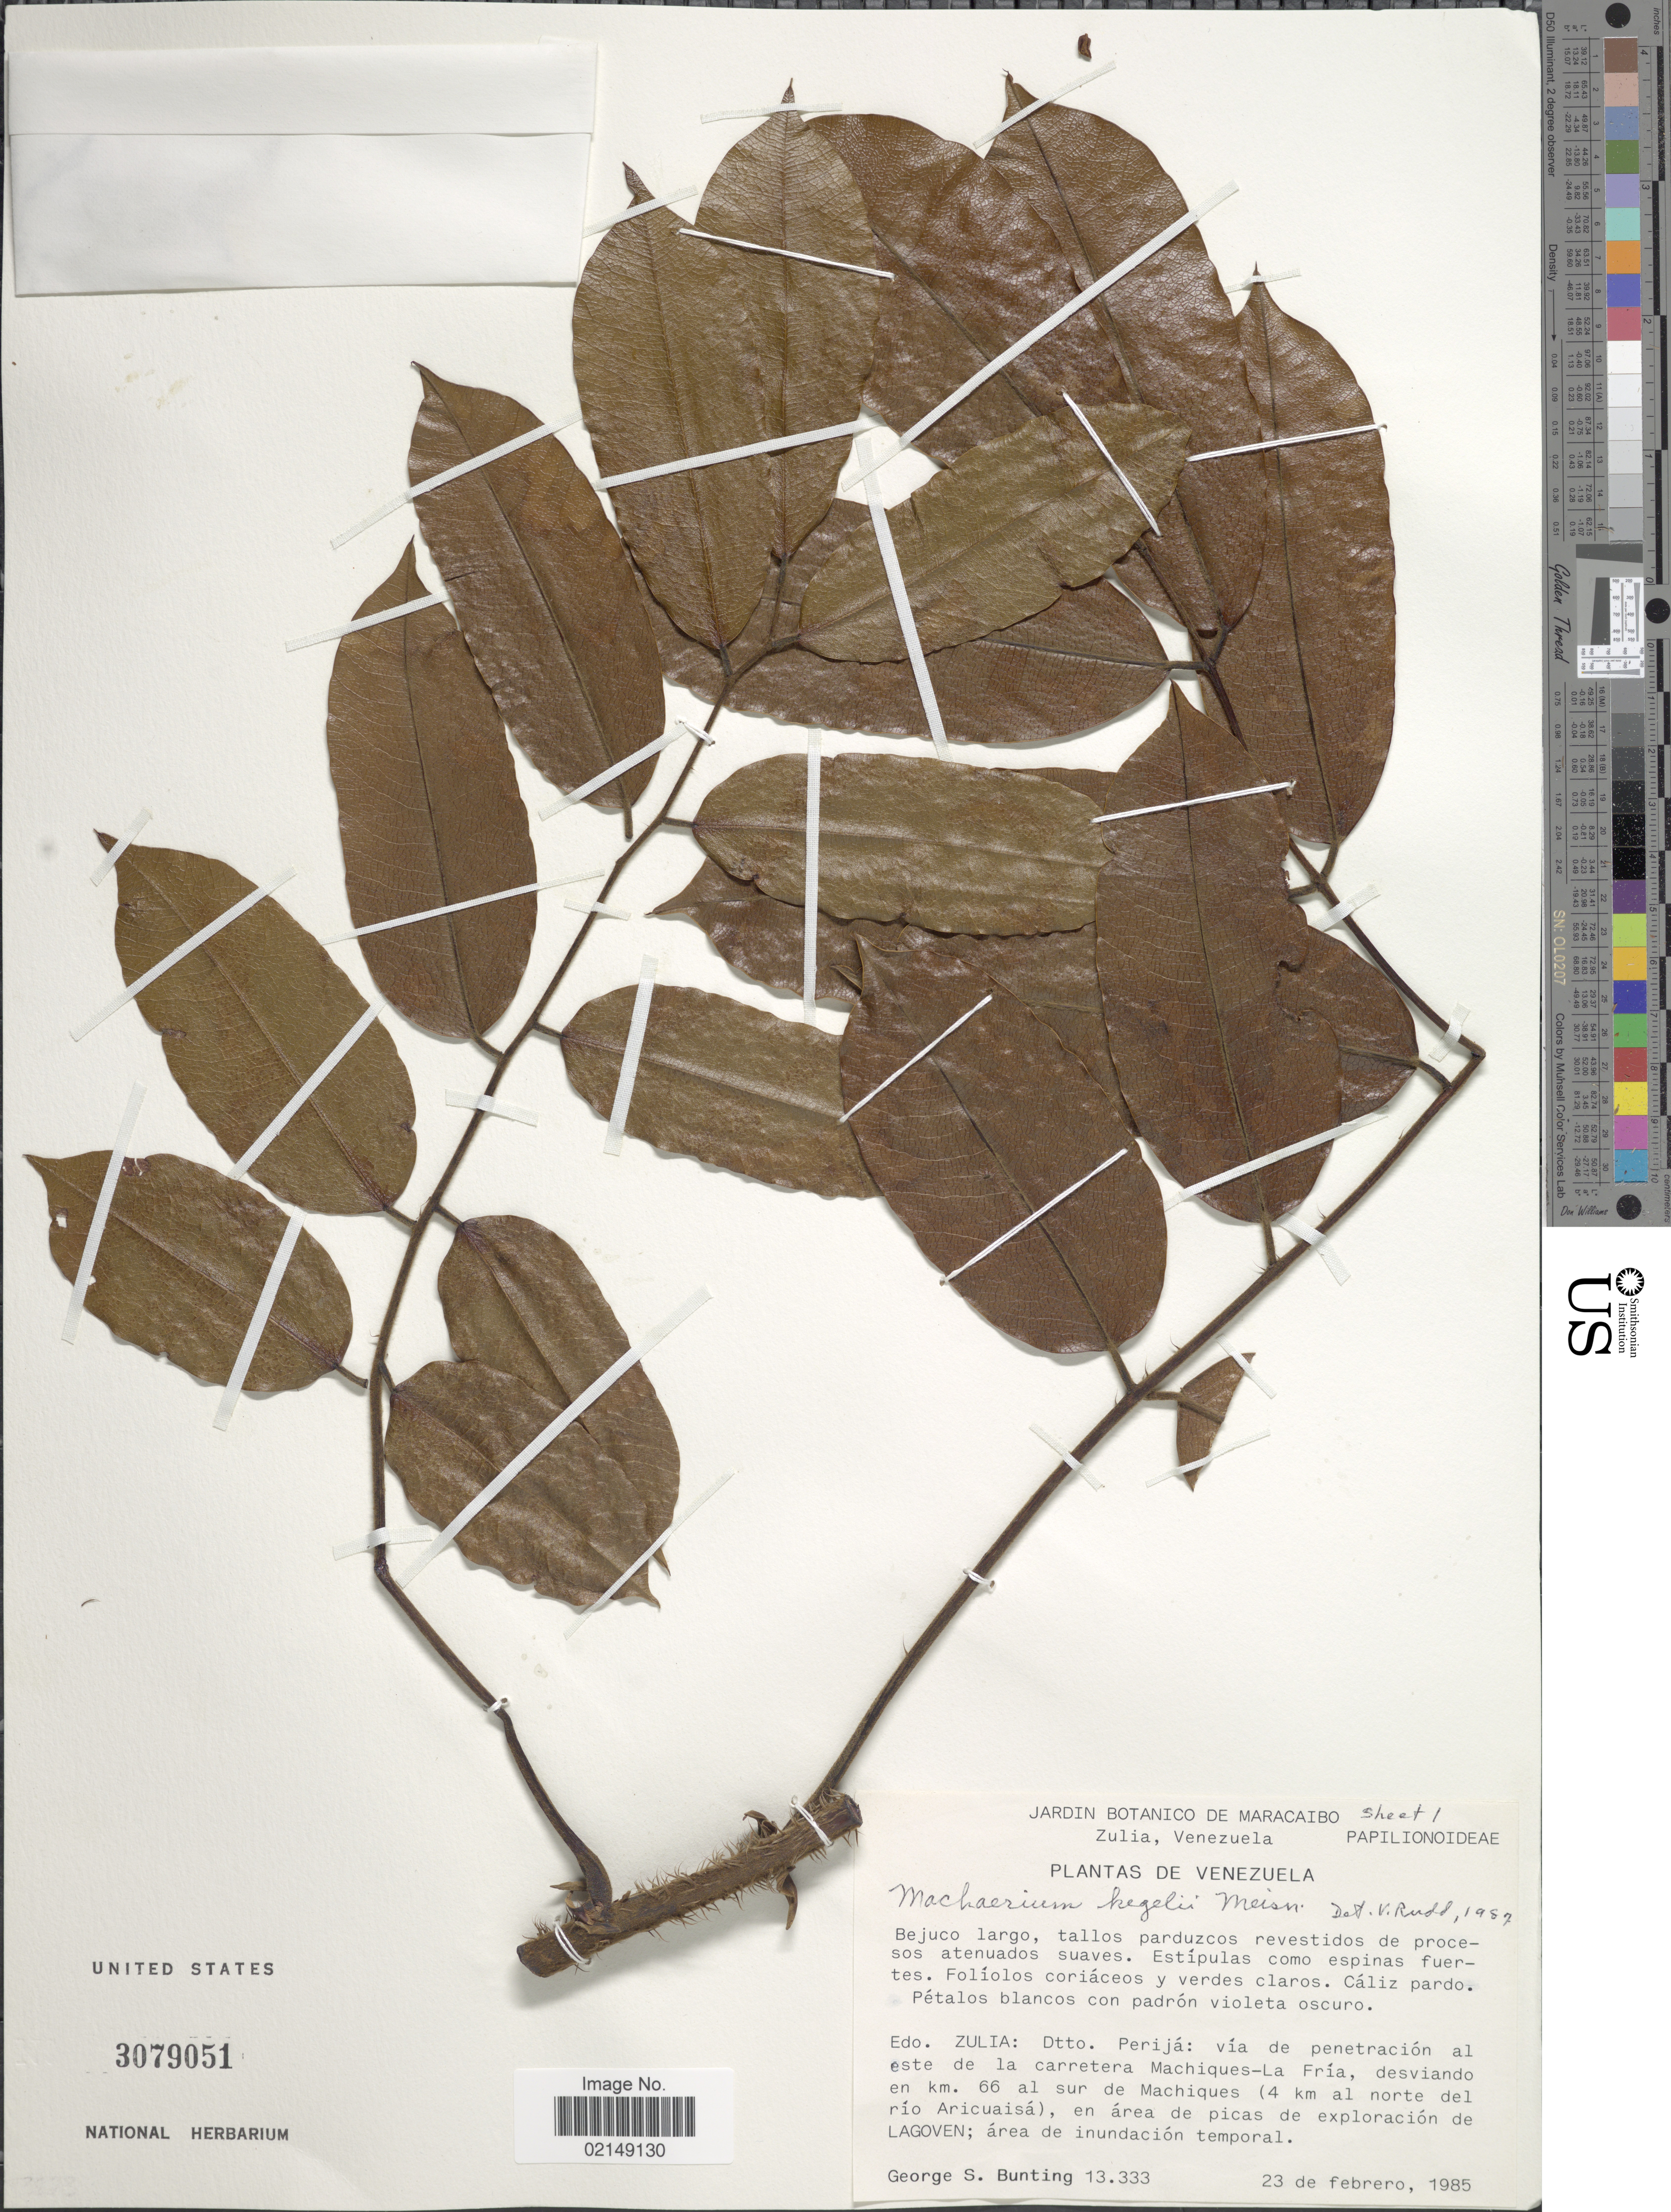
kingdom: Plantae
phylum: Tracheophyta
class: Magnoliopsida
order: Fabales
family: Fabaceae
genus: Machaerium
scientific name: Machaerium kegelii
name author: Meisn.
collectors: G. S. Bunting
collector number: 13333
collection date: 1985-02-23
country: Venezuela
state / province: Zulia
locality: Dtto. Perija: via de penetracion al este de la carretera Machiques-La Fria, desviando en km. 66 al sur de Machiques (4 km al norte del rio Aricuaisa), en area de picas de exploracion de Lagoven; area de inundacion temporal.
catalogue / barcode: US 3079051